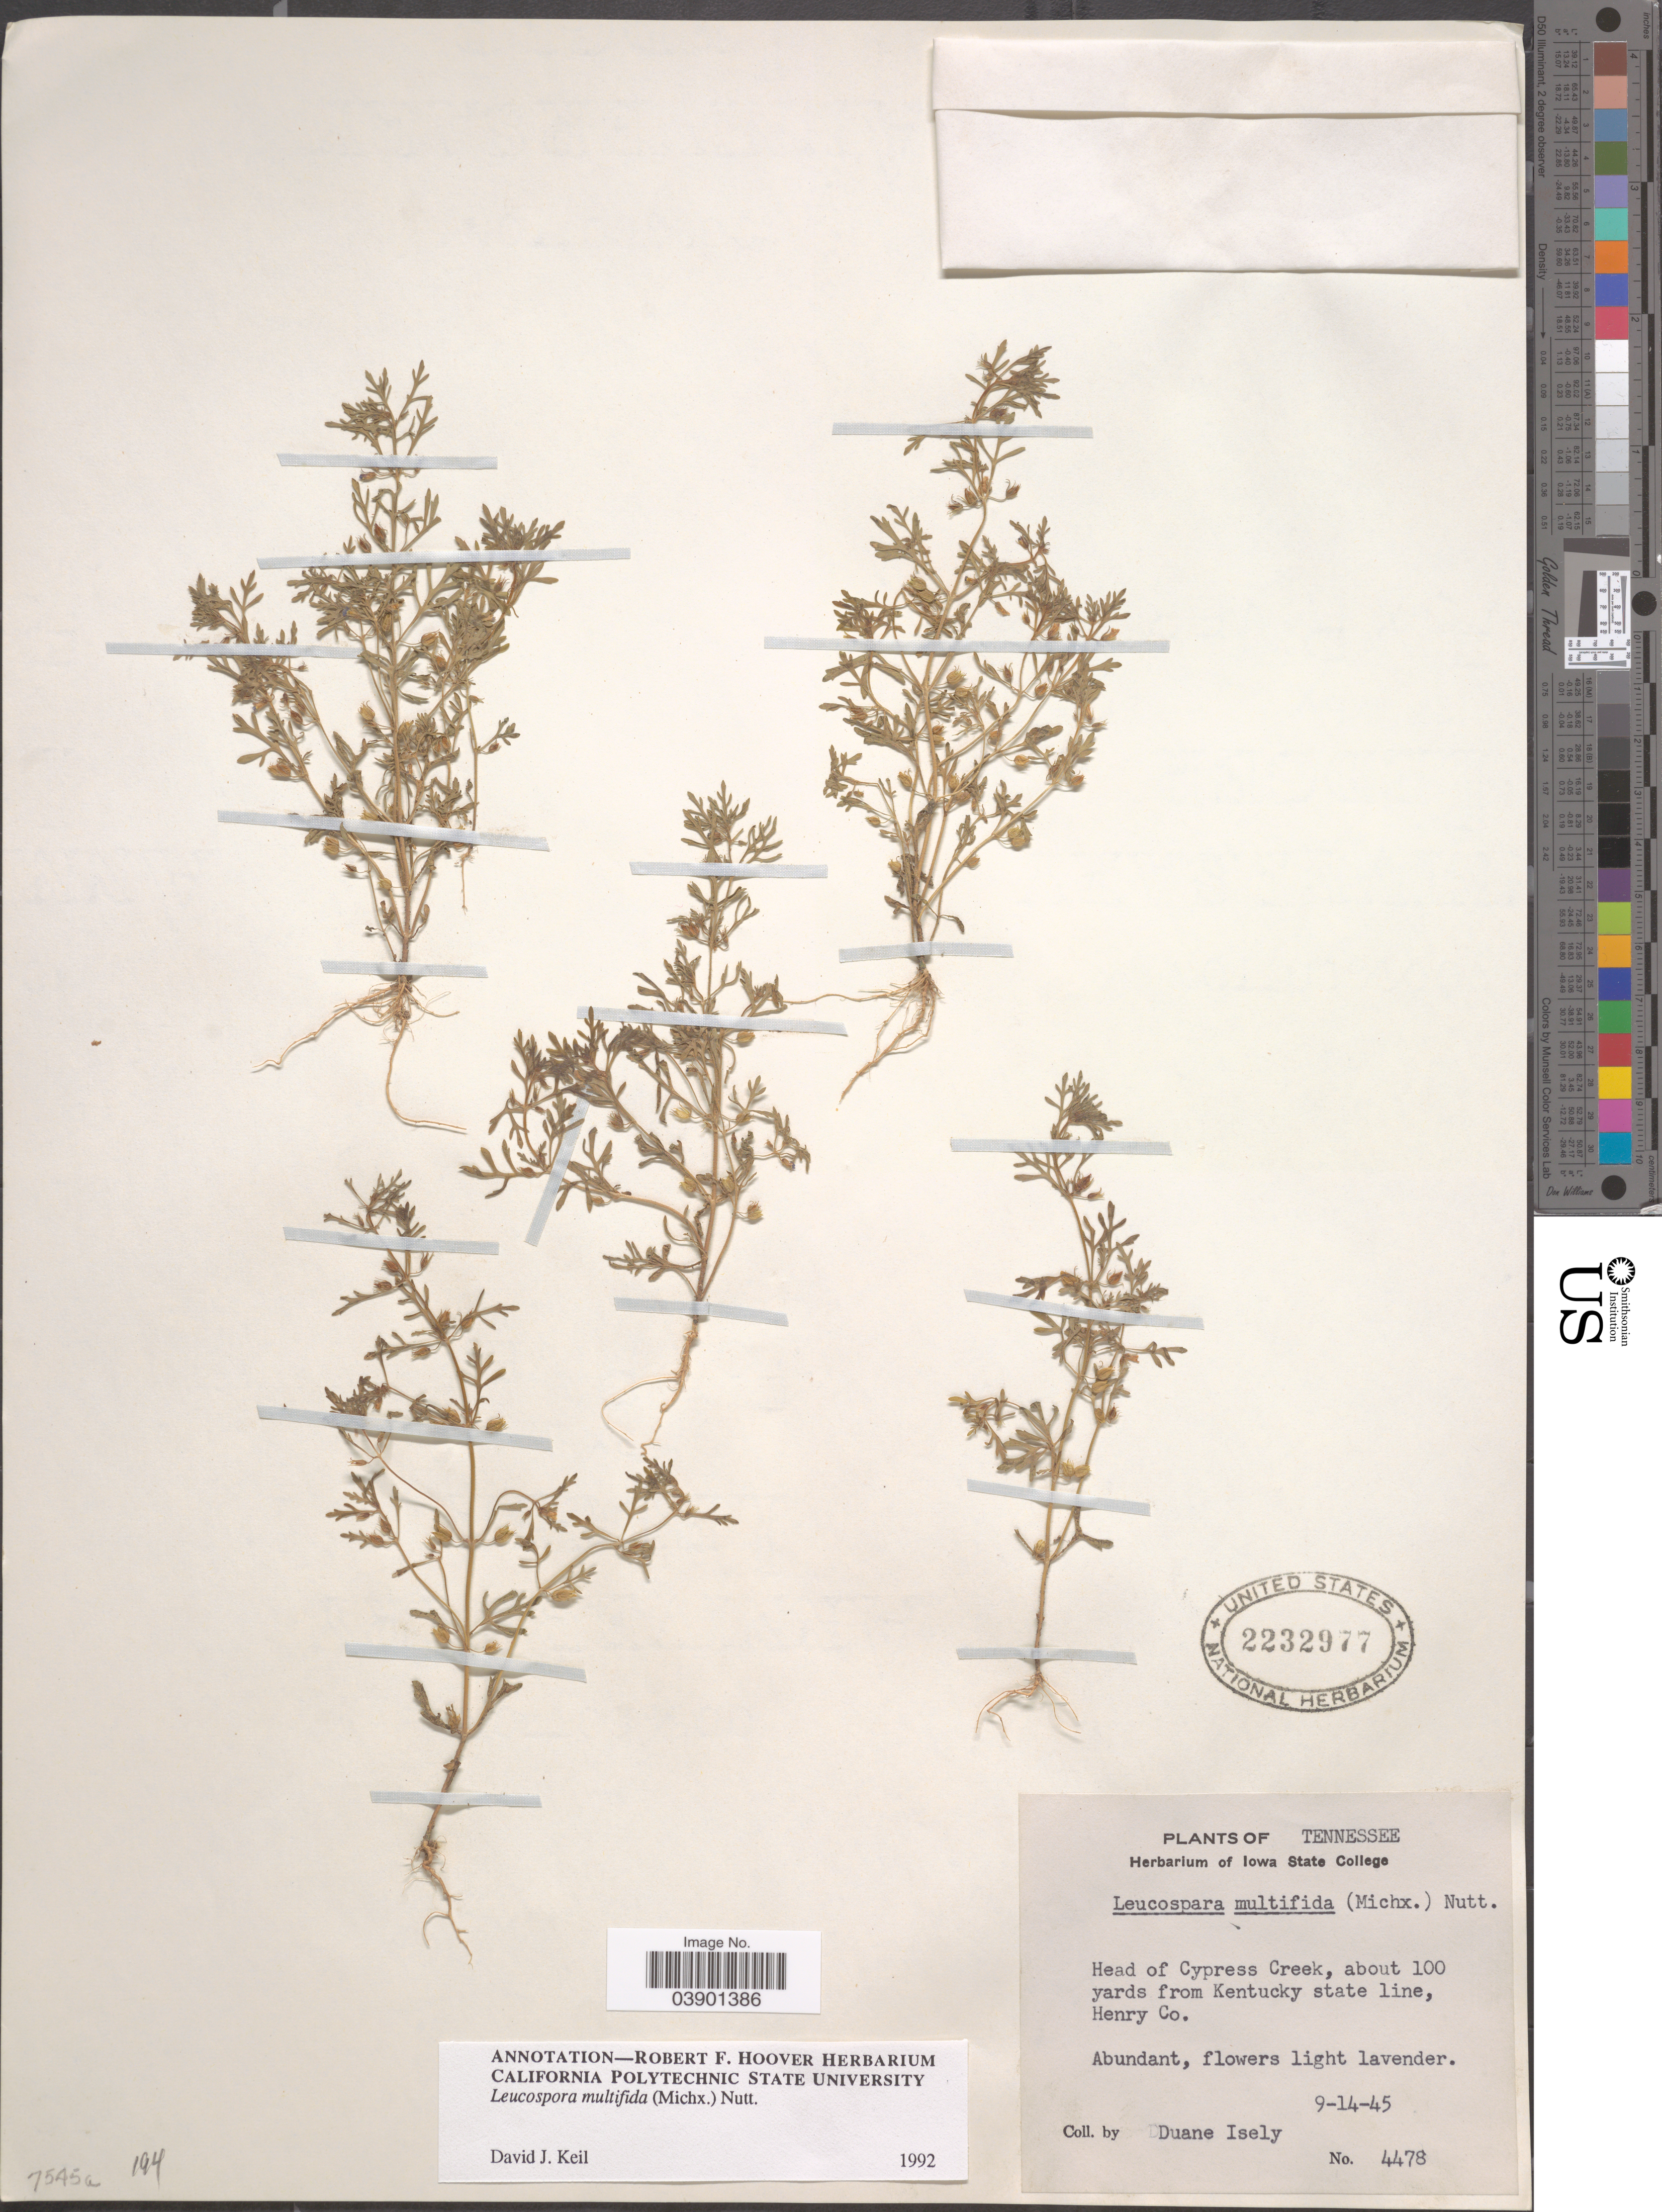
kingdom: Plantae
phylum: Tracheophyta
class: Magnoliopsida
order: Lamiales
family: Plantaginaceae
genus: Leucospora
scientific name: Leucospora multifida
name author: (Michx.) Nutt.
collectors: D. Isely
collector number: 4478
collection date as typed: Transcribed d/m/y: 14/9/45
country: United States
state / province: Tennessee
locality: Head of Cypress Creek, about 100 yards from Kentucky state line, Henry Co.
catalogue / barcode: US 2232977